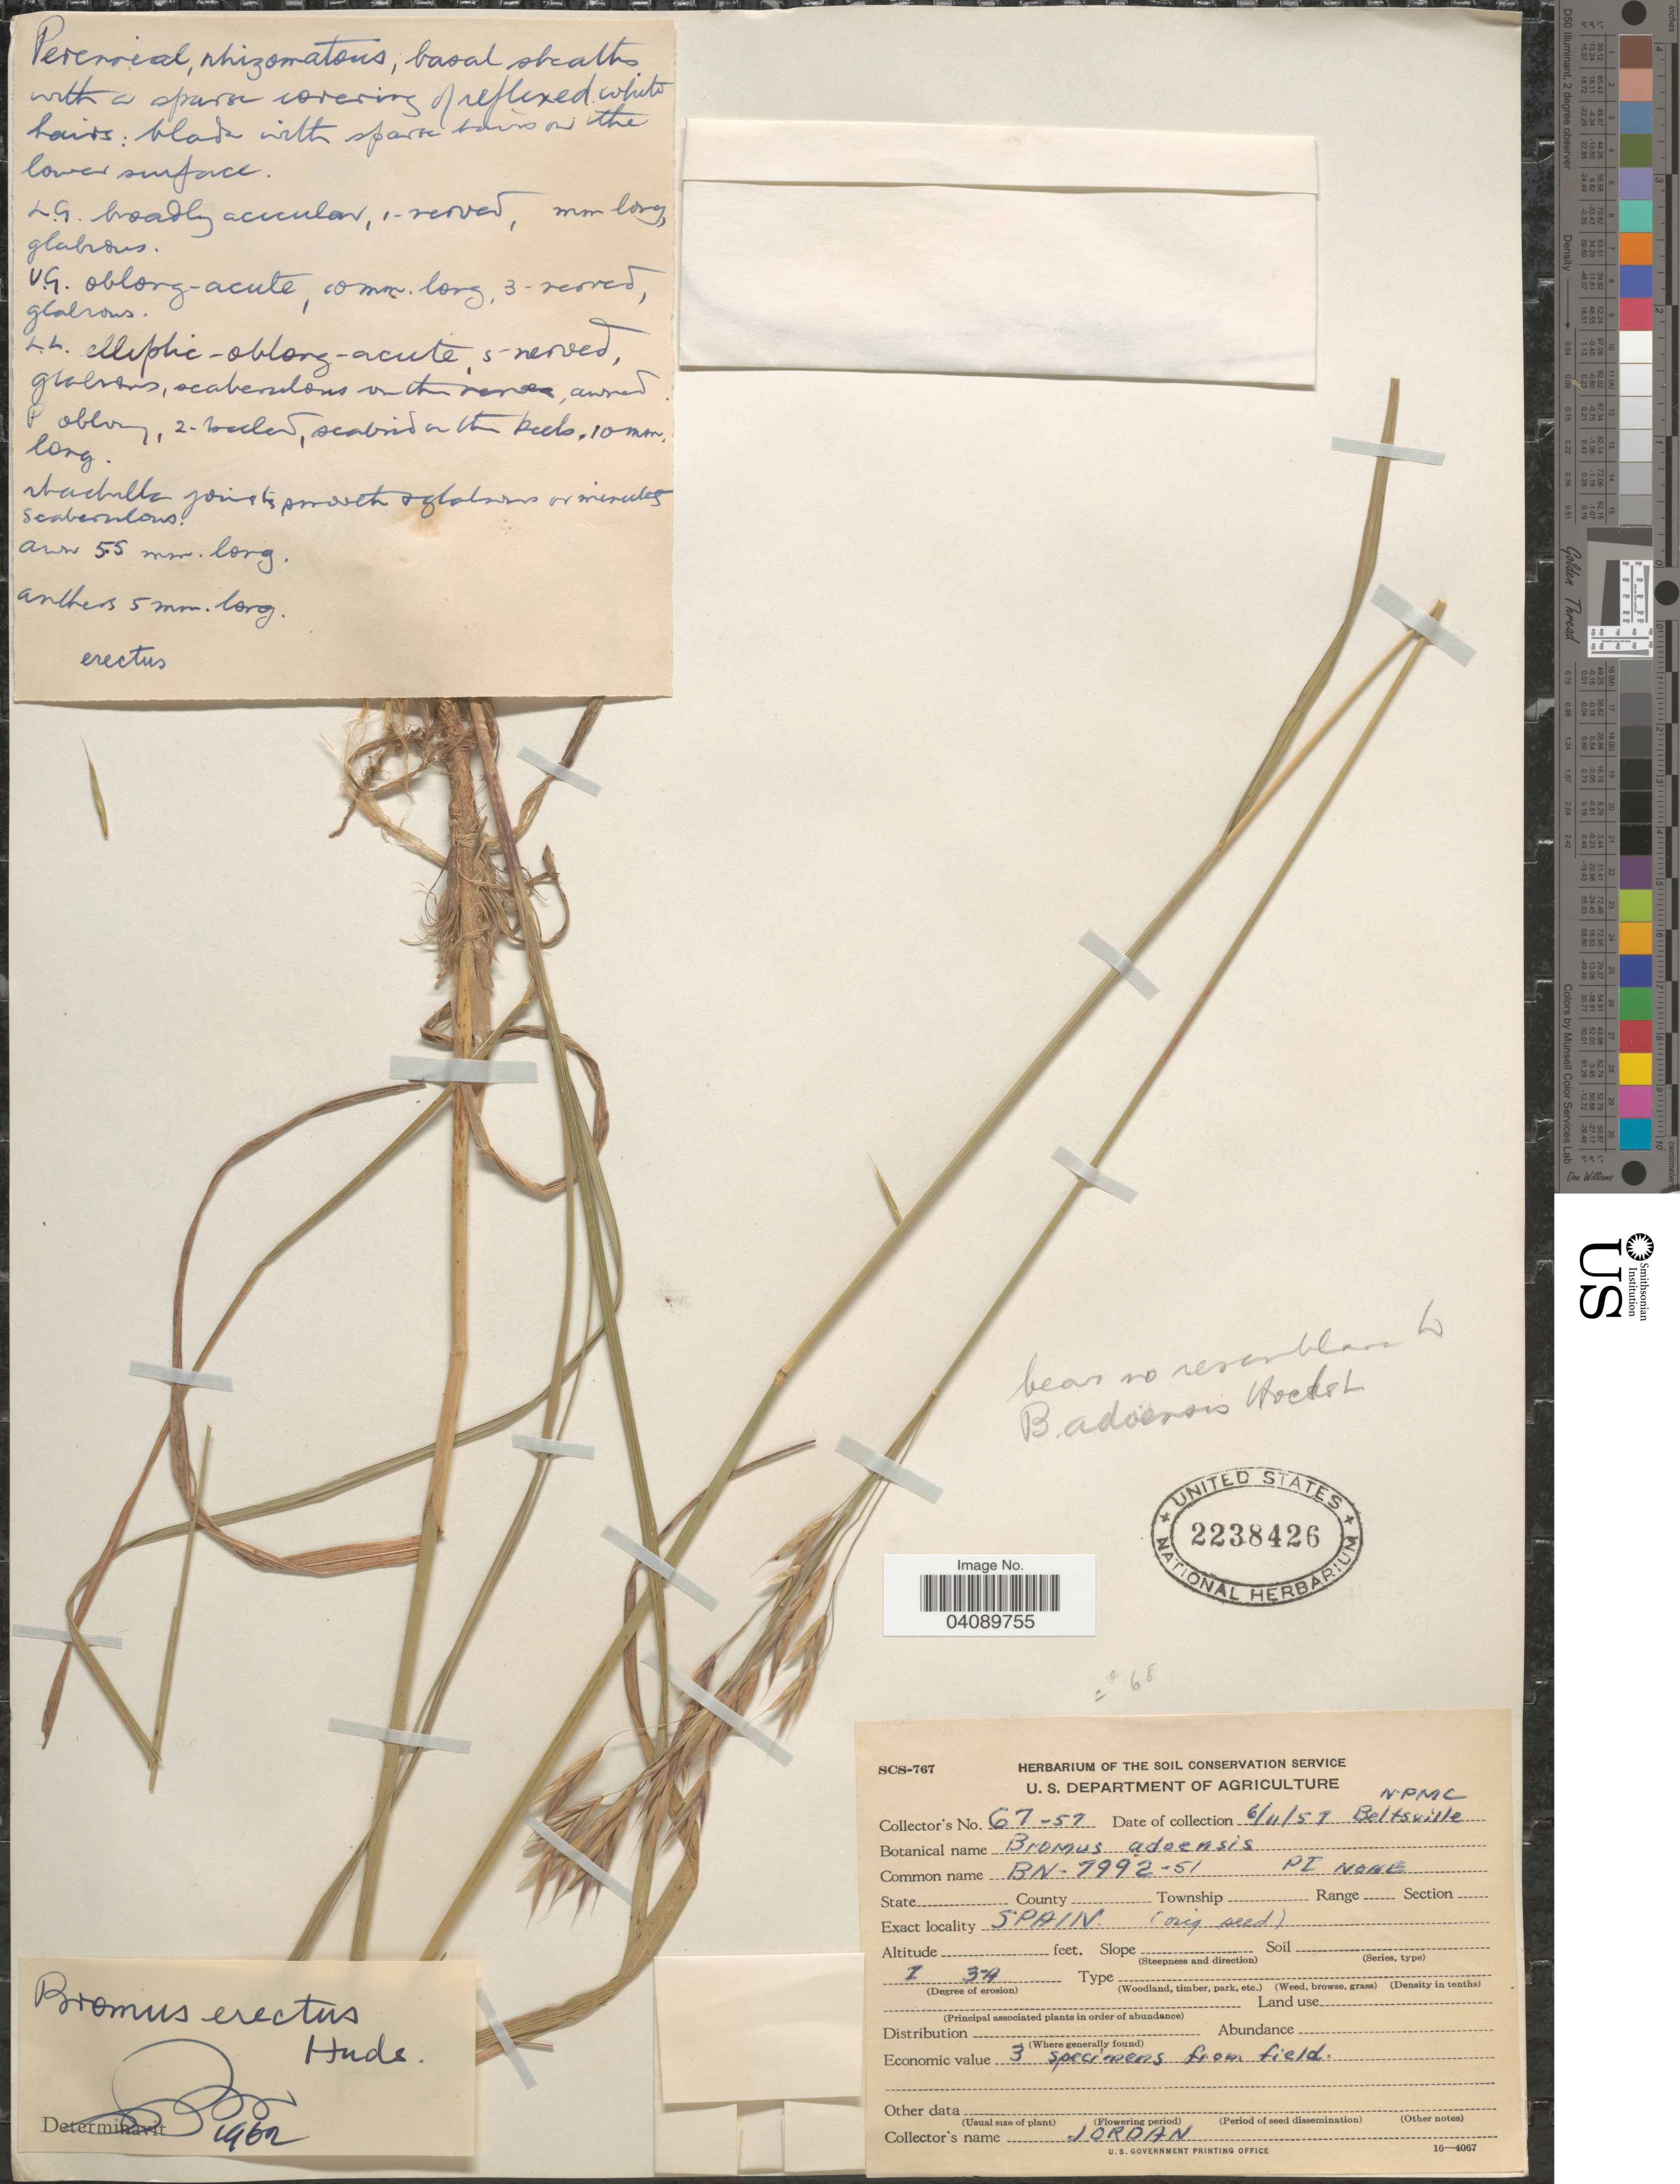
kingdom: Plantae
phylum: Tracheophyta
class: Liliopsida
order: Poales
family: Poaceae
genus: Bromus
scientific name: Bromus erectus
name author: Huds.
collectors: -. Jordan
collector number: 67-57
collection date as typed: Transcribed d/m/y: 6/11/57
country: United States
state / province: Maryland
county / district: Prince George's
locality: NPMC. Beltsville.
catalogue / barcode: US 2238426